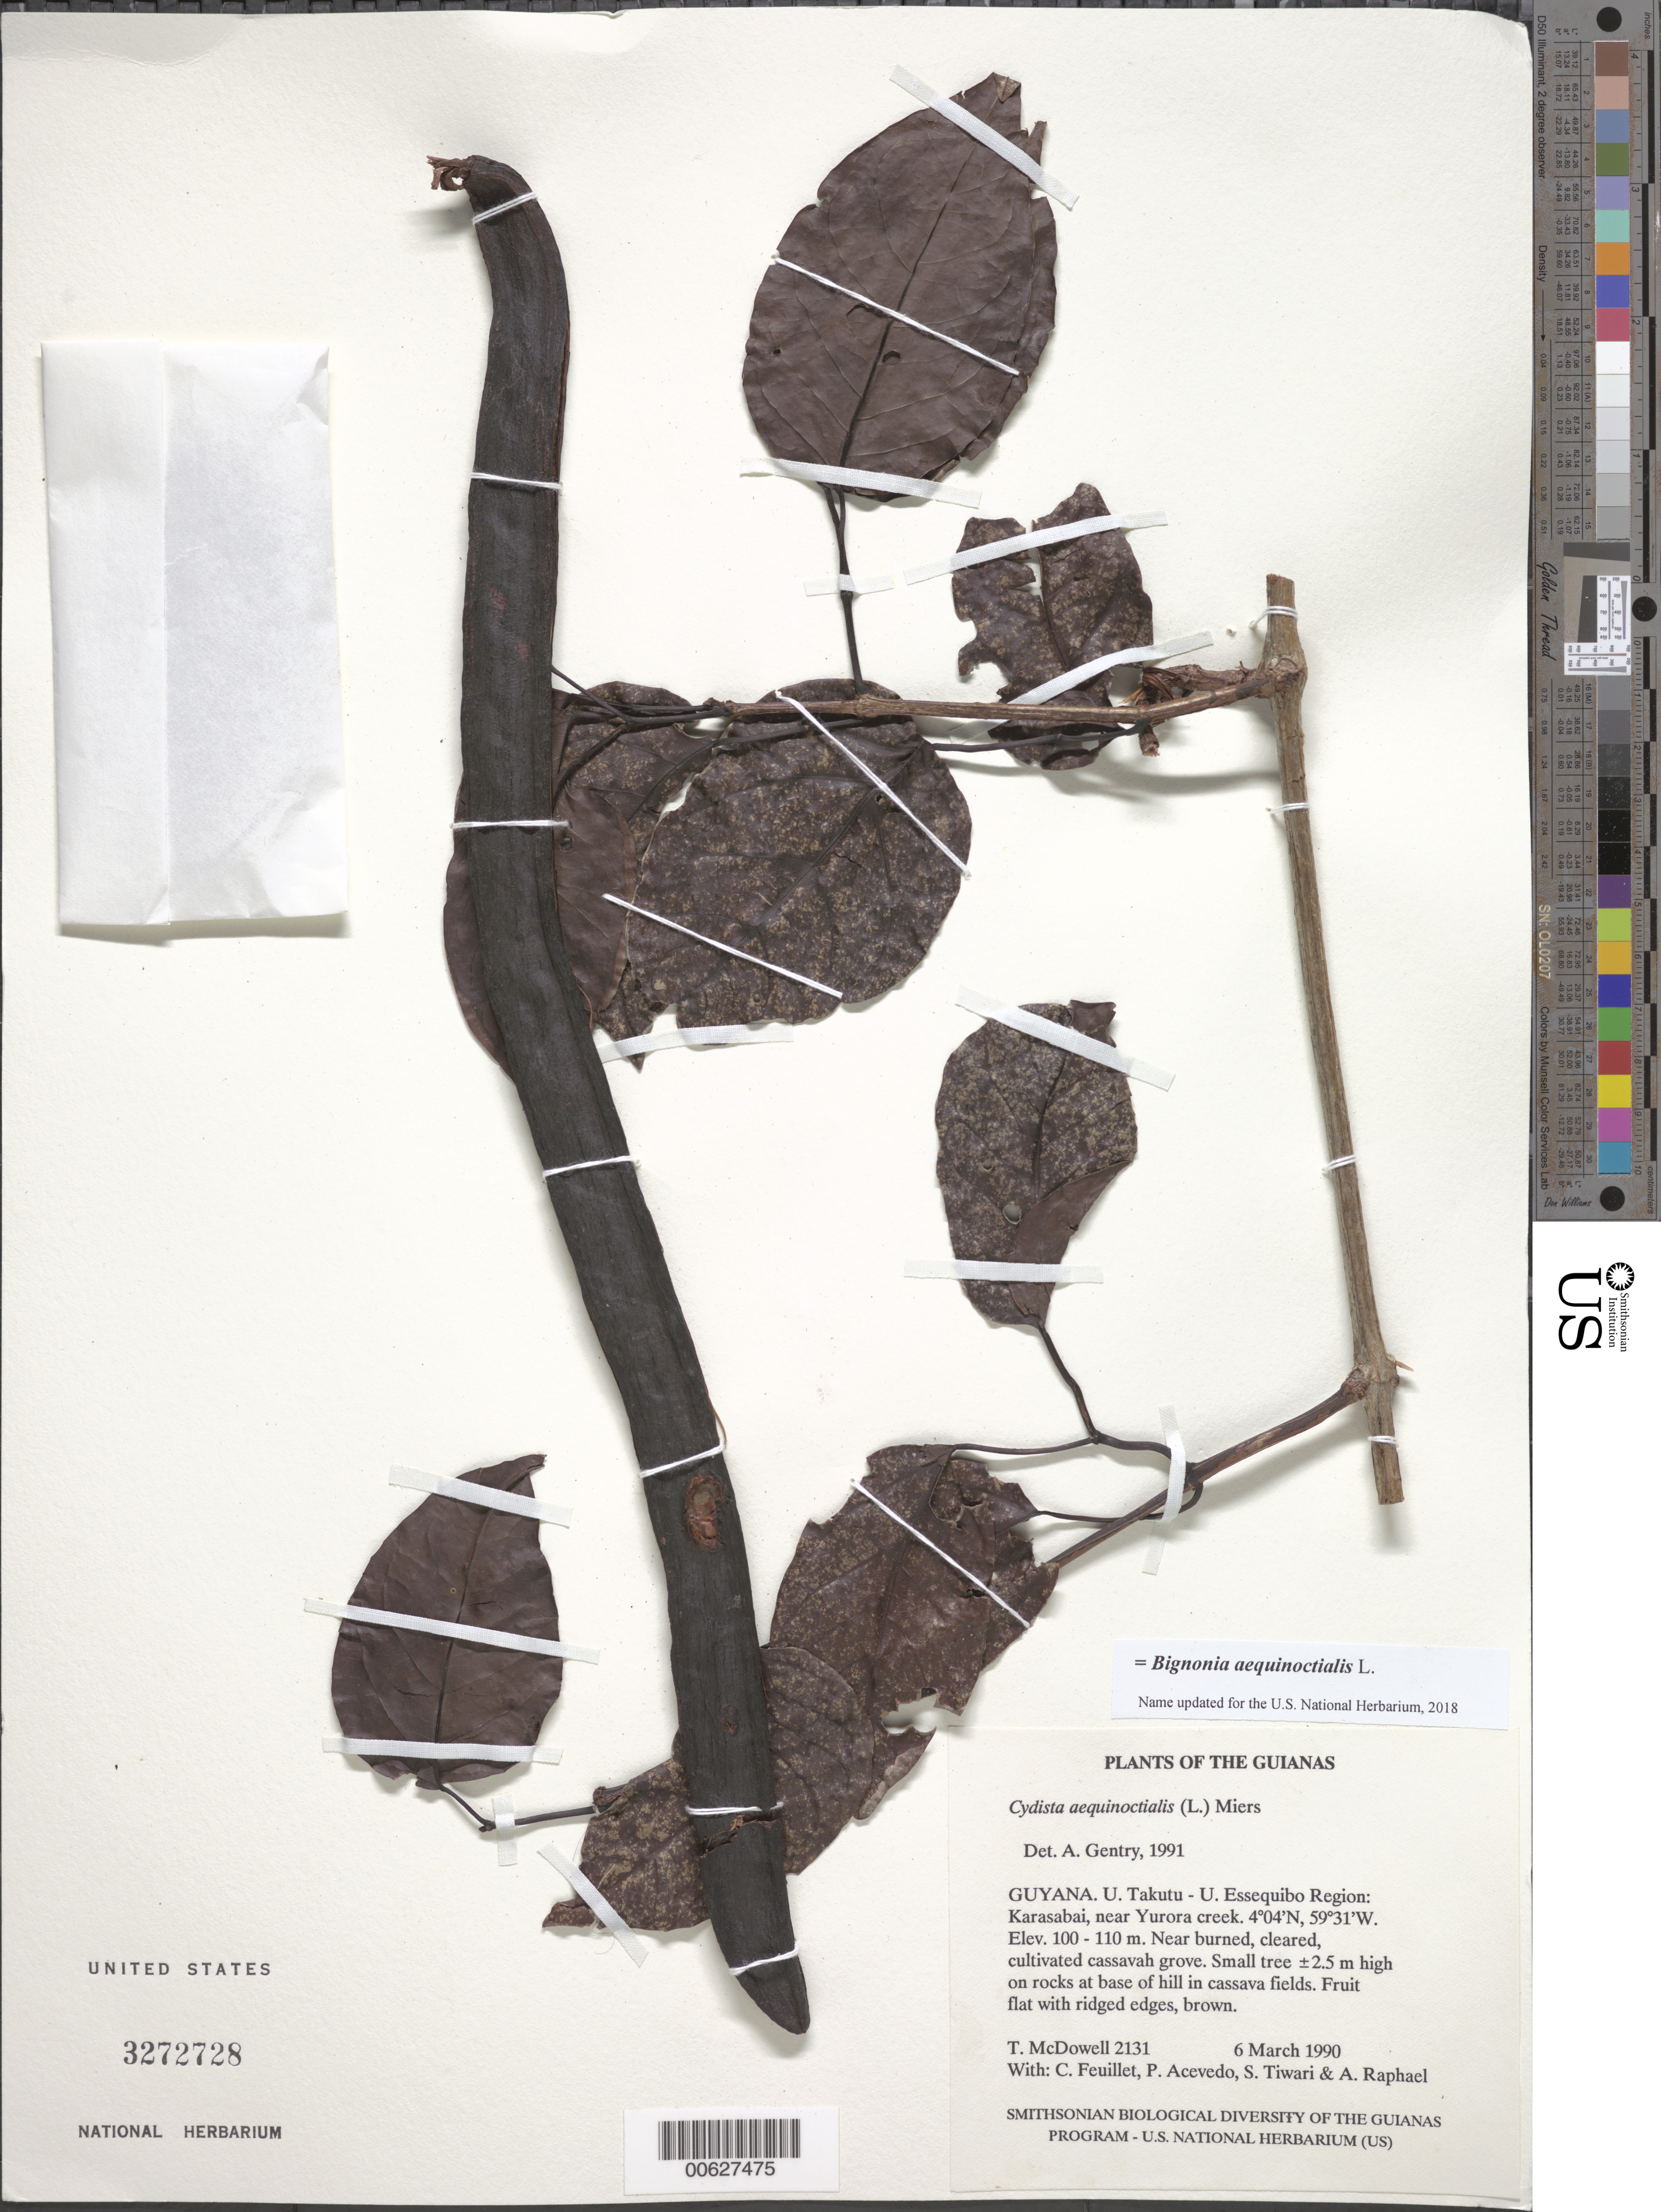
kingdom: Plantae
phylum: Tracheophyta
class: Magnoliopsida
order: Lamiales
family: Bignoniaceae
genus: Bignonia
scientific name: Bignonia aequinoctialis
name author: L.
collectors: T. McDowell, C. Feuillet, P. Acevedo-Rodr., S. Tiwari & A. Raphael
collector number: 2131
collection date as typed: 6 March 1990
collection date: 1990-03-06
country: Guyana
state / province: U. Takutu-U. Essequibo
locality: Karasabai, near Yurora creek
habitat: Near burned, cleared, cultivated cassava grove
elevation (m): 100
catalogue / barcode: US 3272728